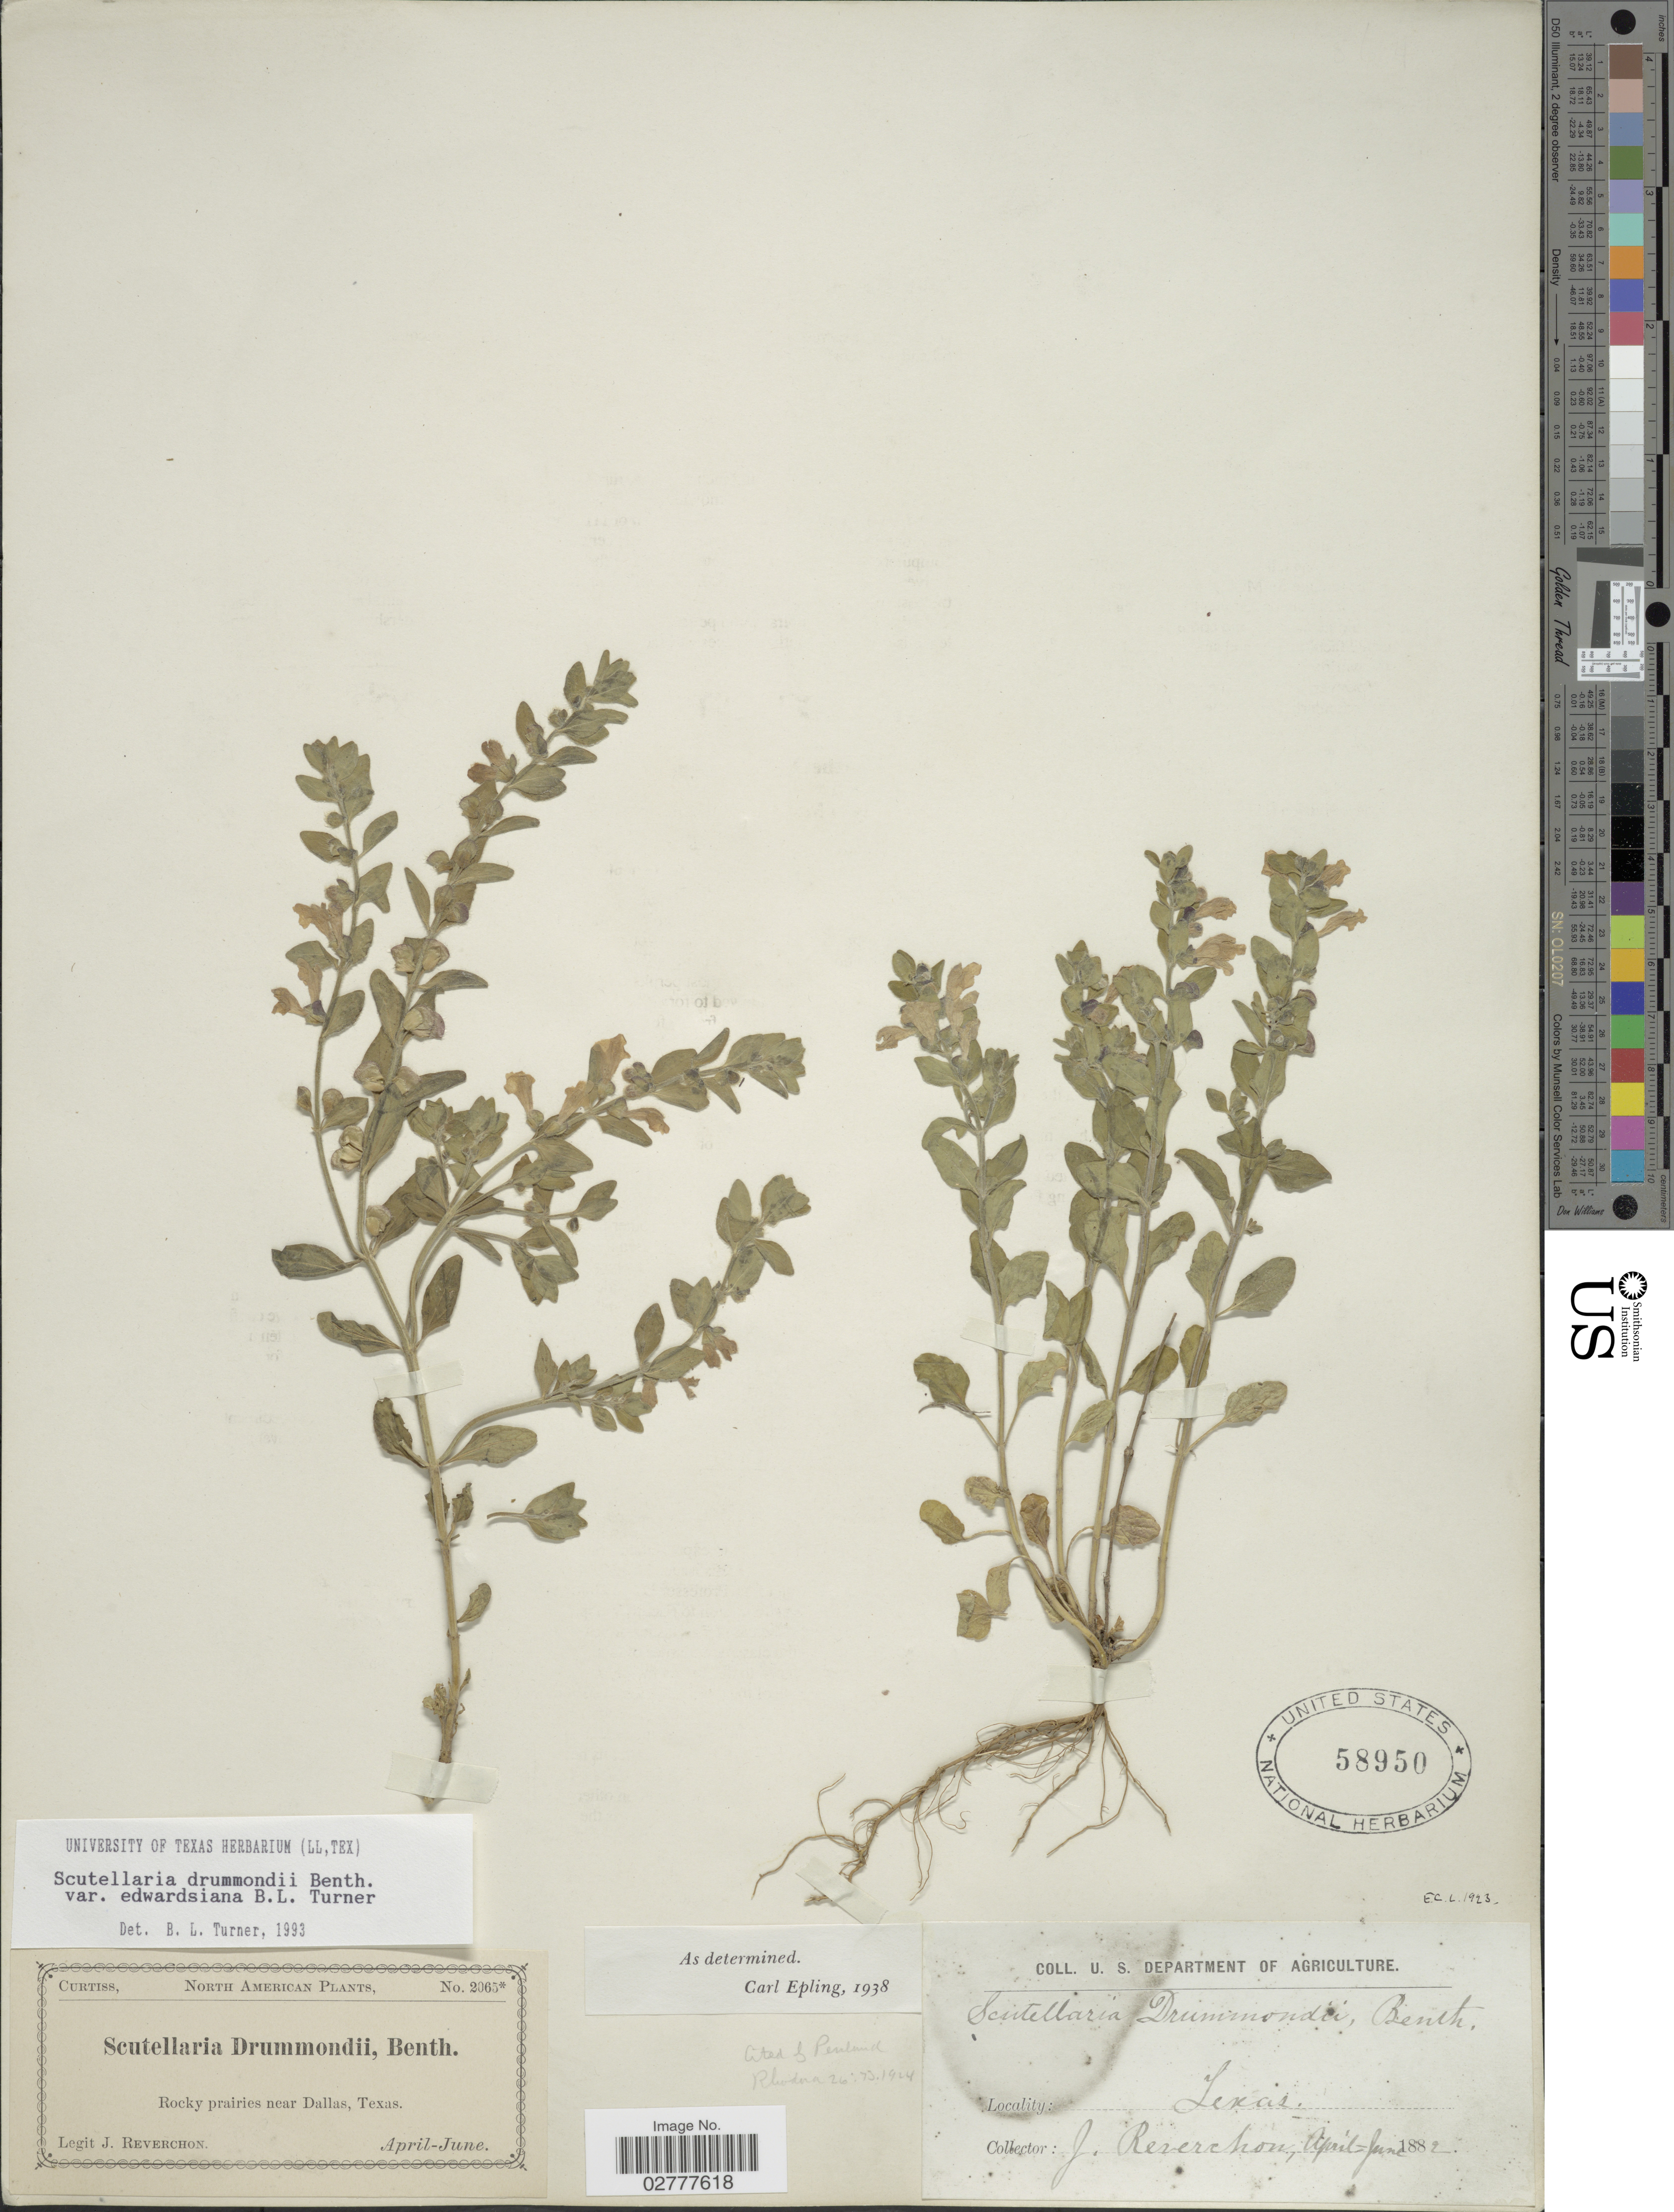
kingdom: Plantae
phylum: Tracheophyta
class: Magnoliopsida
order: Lamiales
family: Lamiaceae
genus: Scutellaria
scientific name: Scutellaria drummondii var. edwardsiana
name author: Benth.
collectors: J. Reverchon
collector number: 2065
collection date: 1882-04/1882-06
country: United States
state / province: Texas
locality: Near Dallas.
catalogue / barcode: US 58950